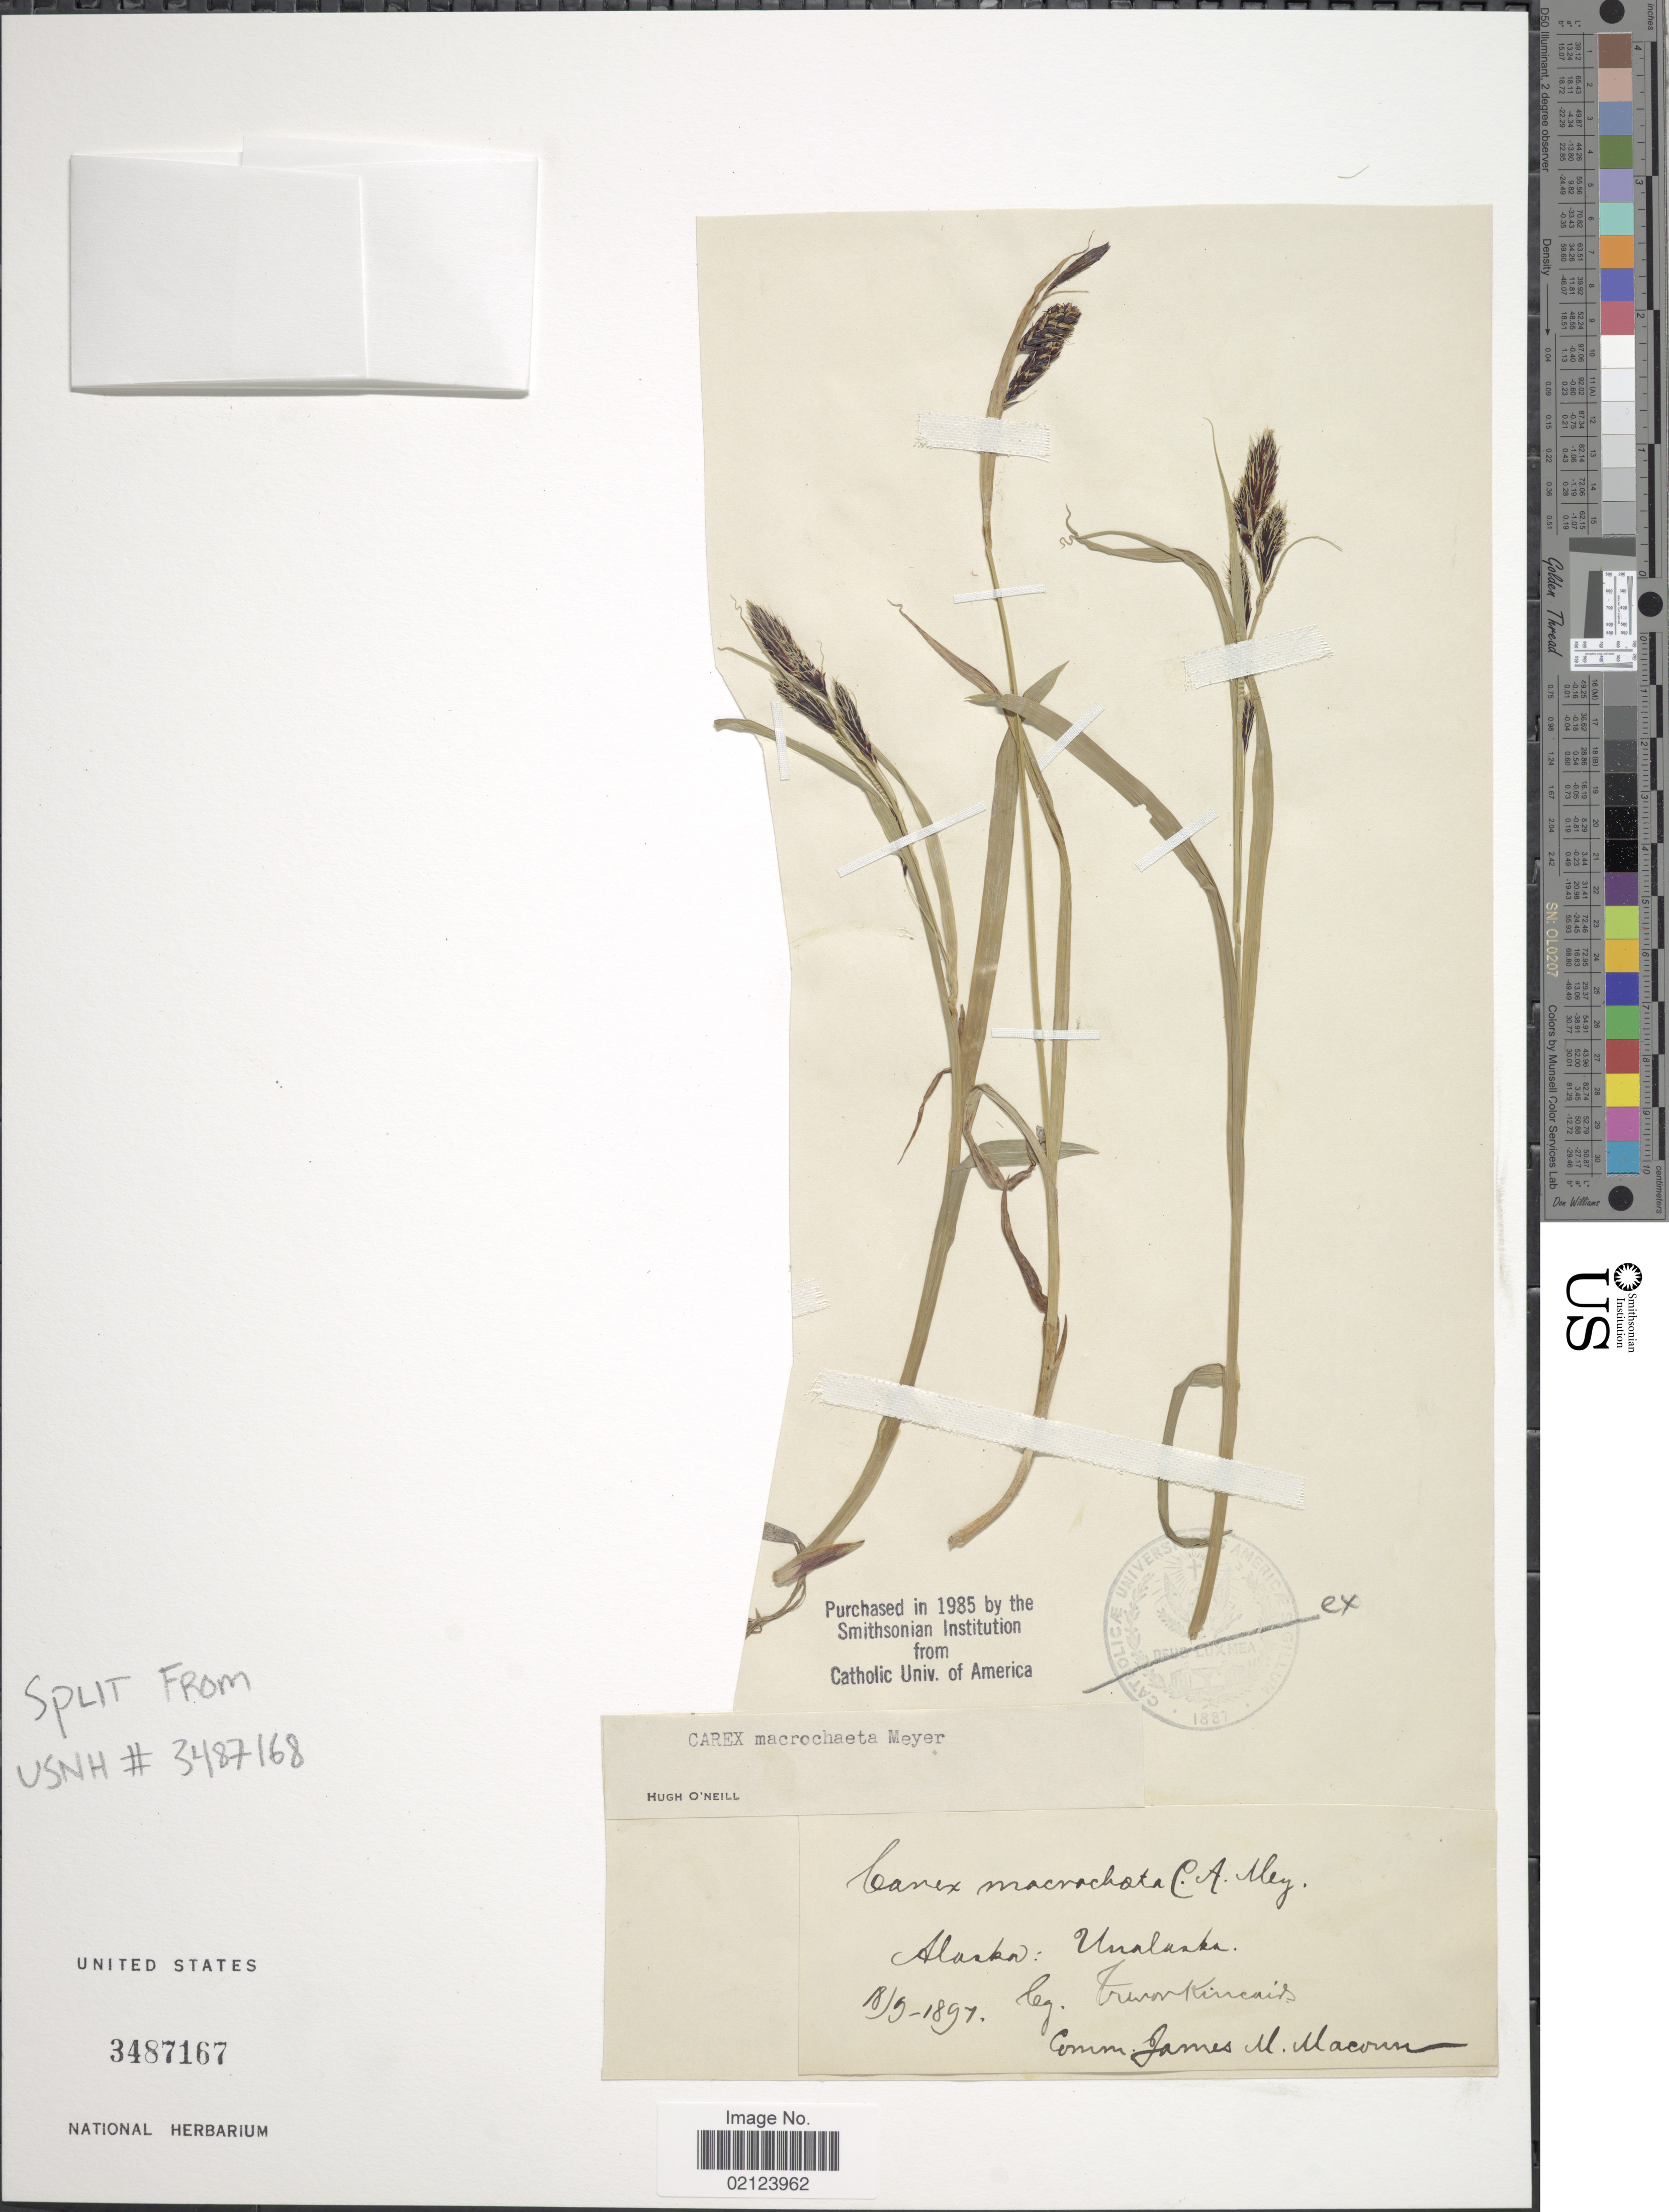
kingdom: Plantae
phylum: Tracheophyta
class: Liliopsida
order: Poales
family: Cyperaceae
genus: Carex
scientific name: Carex macrochaeta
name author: C.A. Mey.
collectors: T. C. Kincaid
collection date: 1897-09-18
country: United States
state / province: Alaska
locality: Unalaska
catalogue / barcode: US 3487167